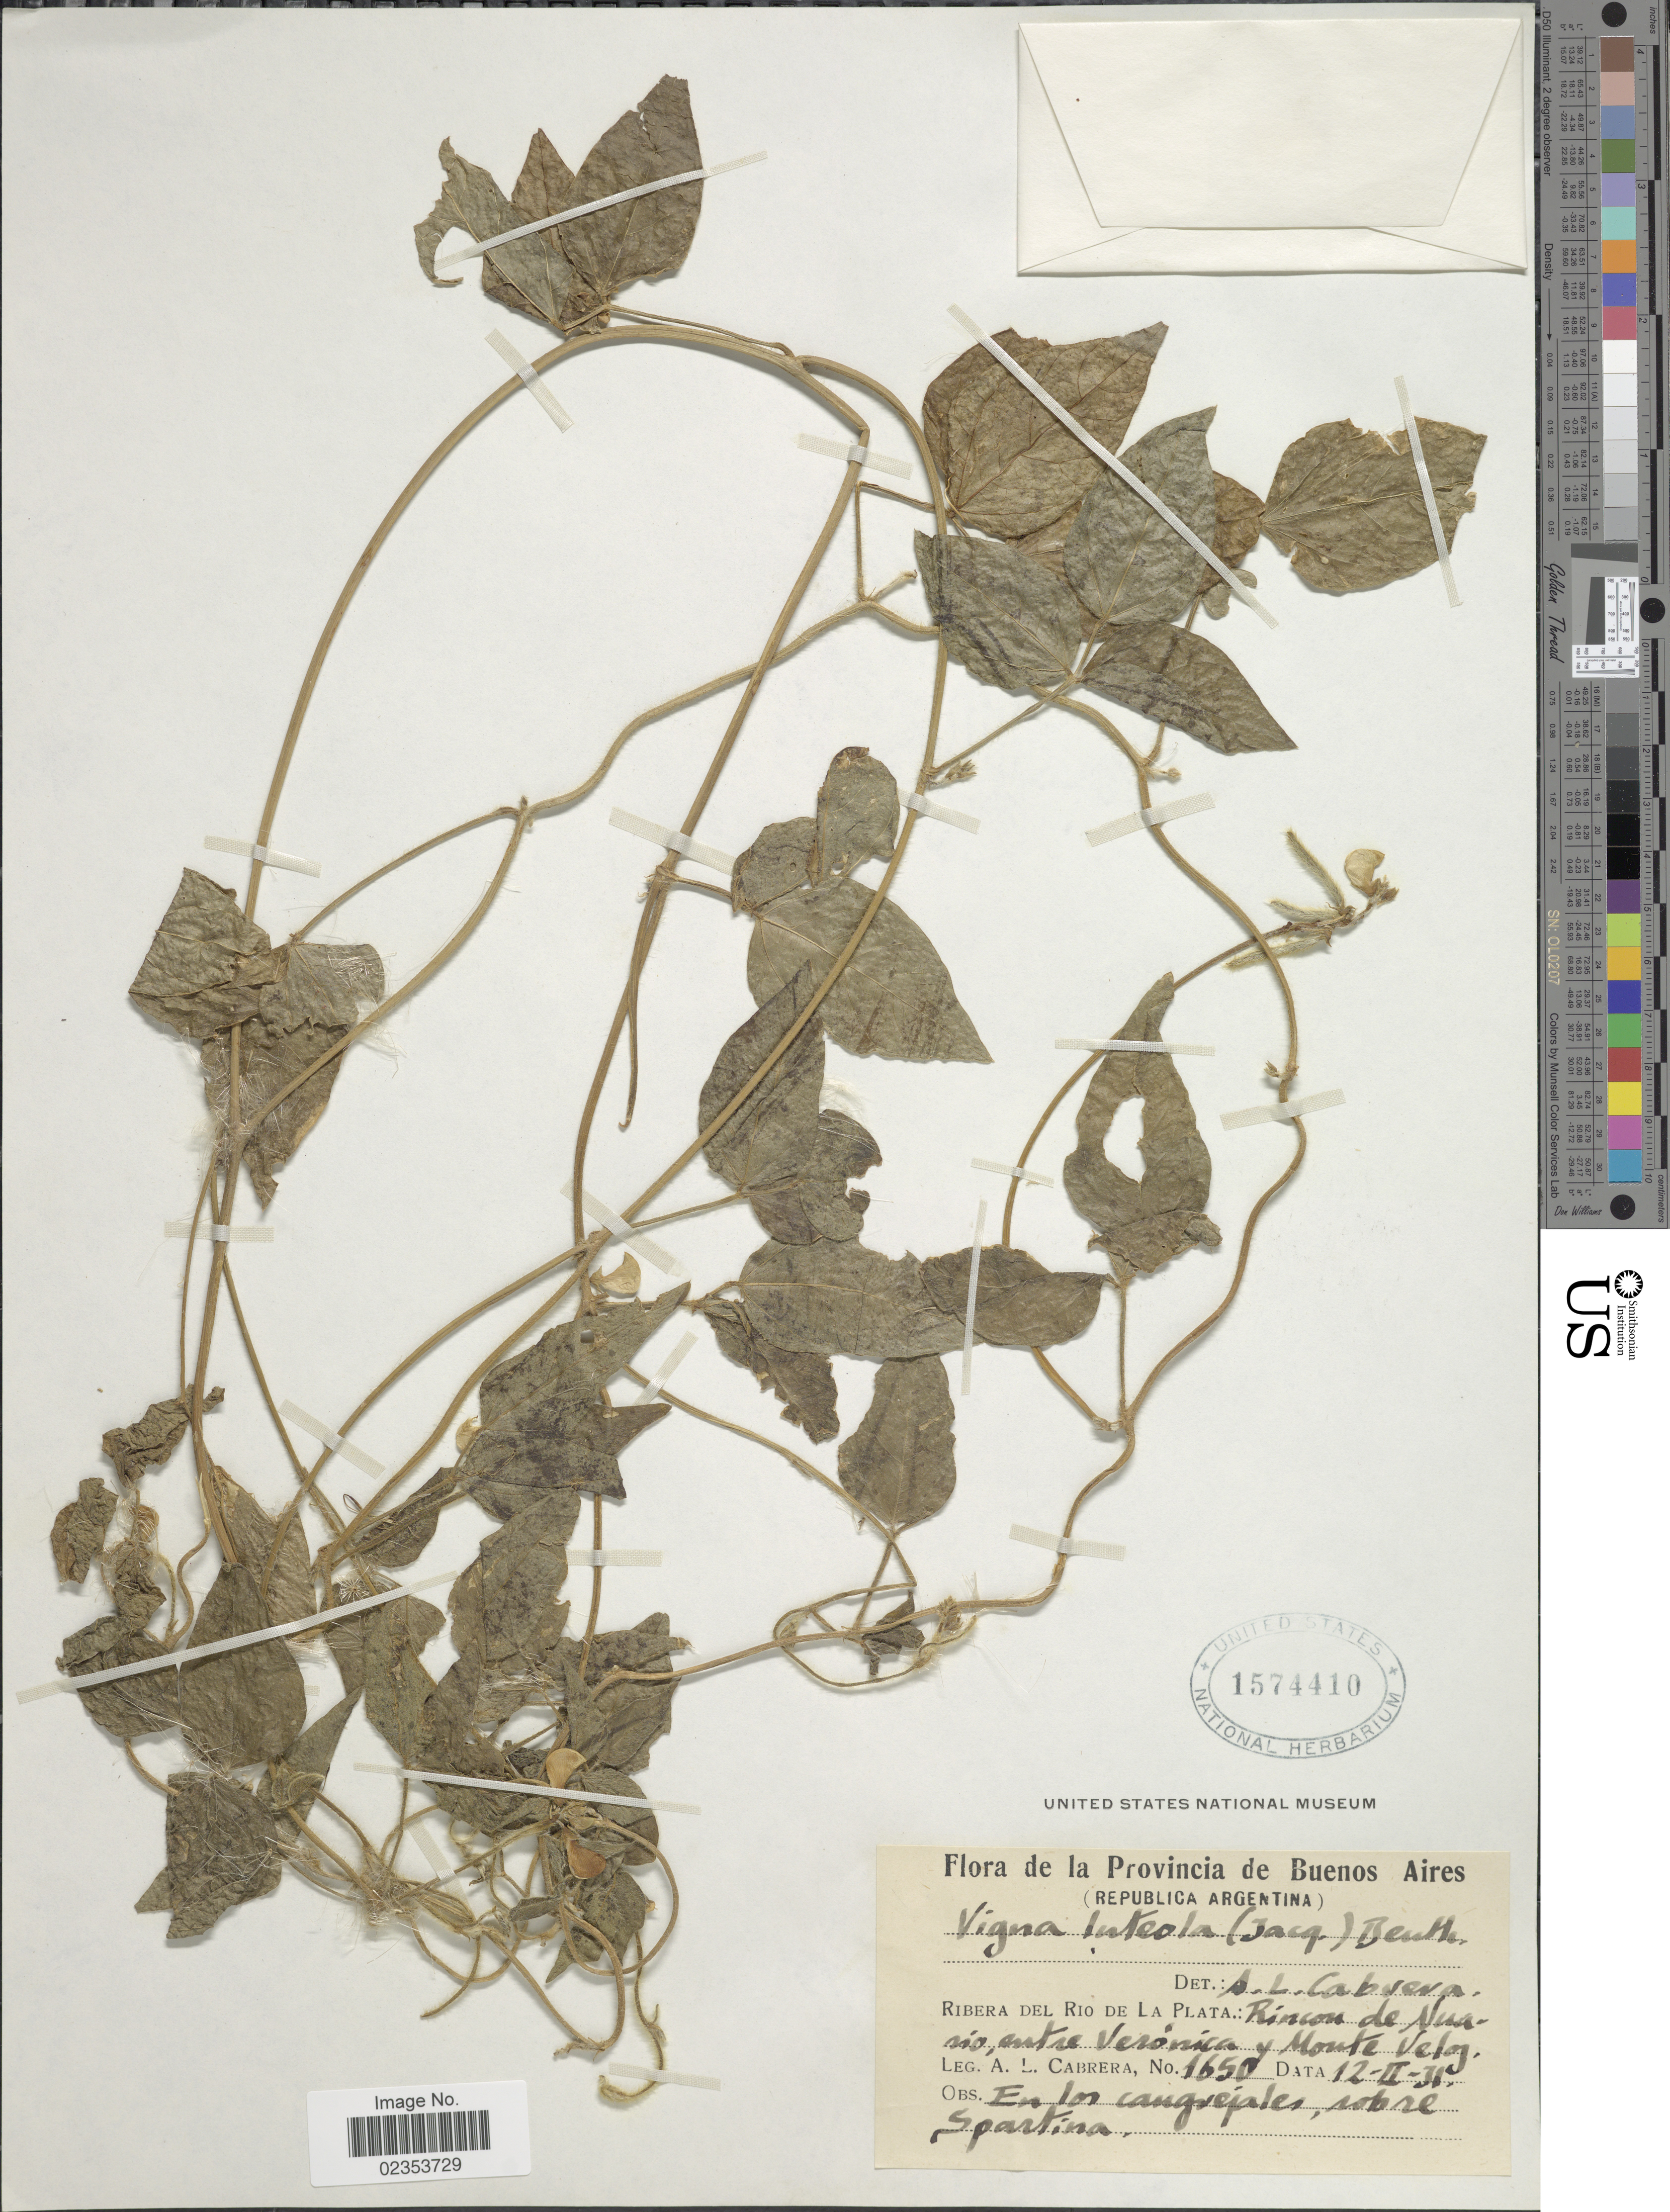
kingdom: Plantae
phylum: Tracheophyta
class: Magnoliopsida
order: Fabales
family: Fabaceae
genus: Vigna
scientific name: Vigna luteola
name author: (Jacq.) Benth.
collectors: A. L. Cabrera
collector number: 1650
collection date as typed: Transcribed d/m/y: 12/2/31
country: Argentina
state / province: Buenos Aires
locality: Ribera del Rio de La Plata: rincon de Nuasio [interpreted] entre Veronica y Monte Veloz.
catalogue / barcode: US 1574410